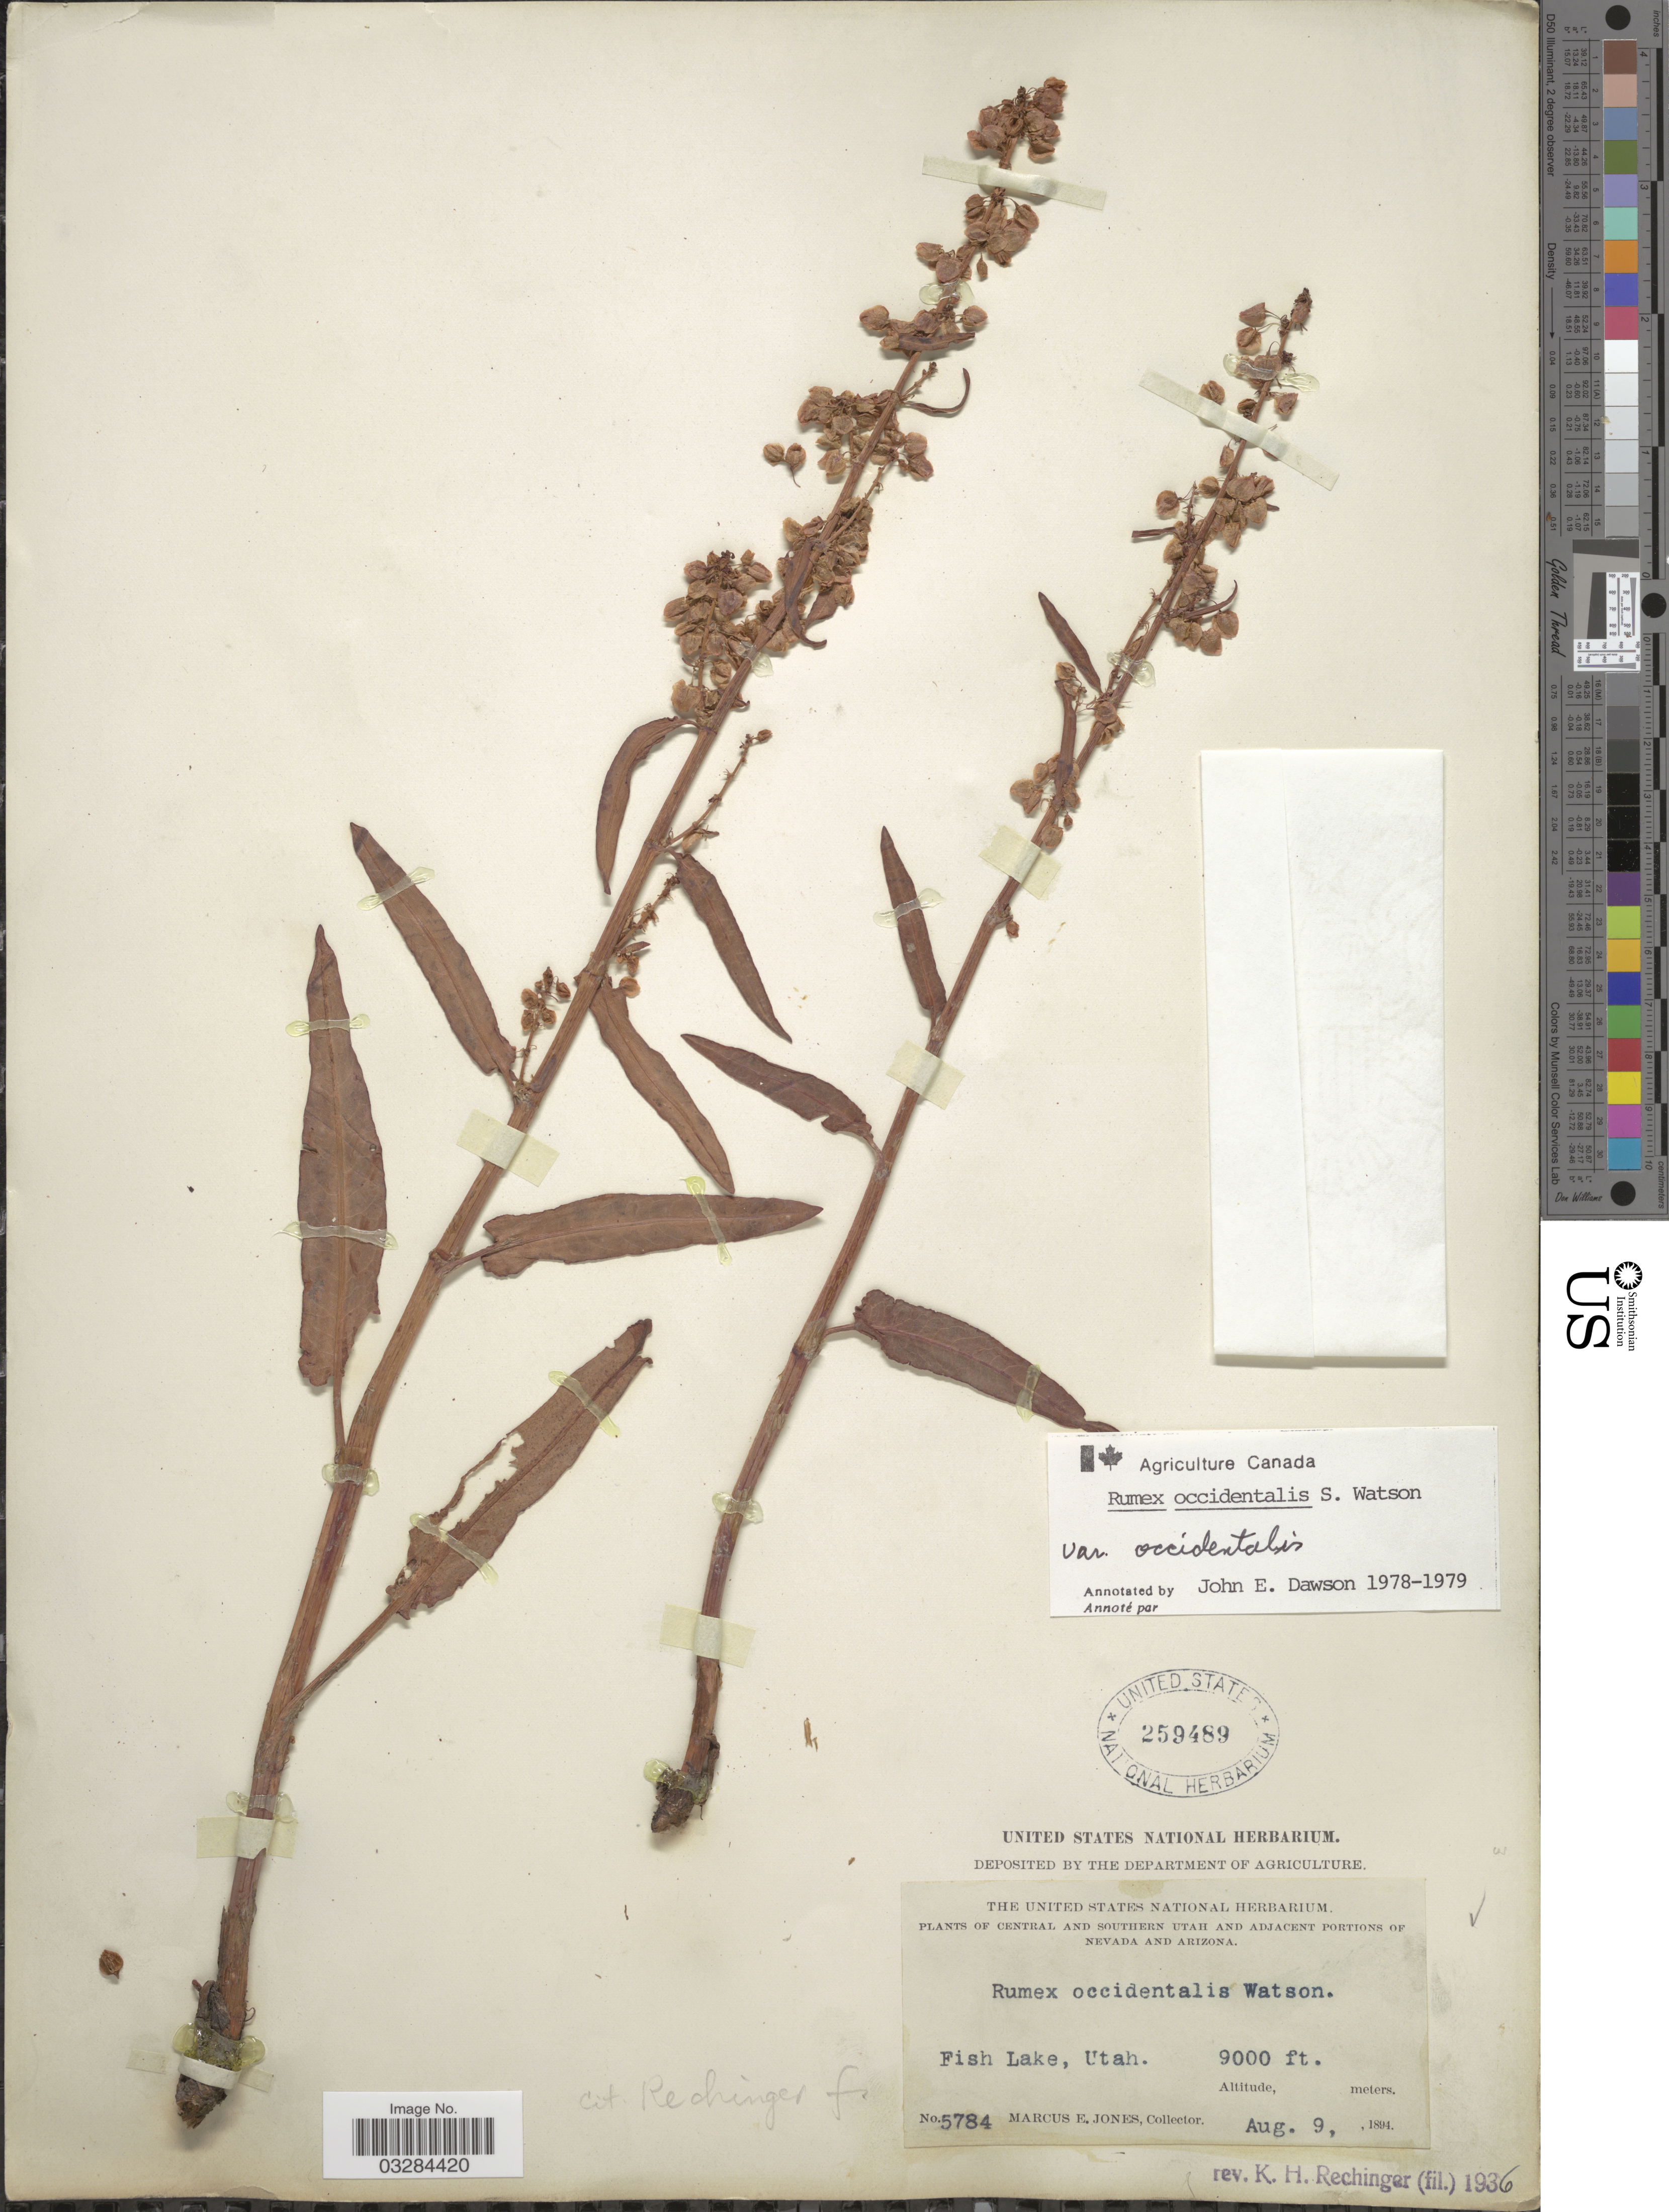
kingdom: Plantae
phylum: Tracheophyta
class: Magnoliopsida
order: Caryophyllales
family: Polygonaceae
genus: Rumex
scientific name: Rumex occidentalis var. occidentalis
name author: S. Watson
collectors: M. E. Jones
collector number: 5784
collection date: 1894-08-09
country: United States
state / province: Utah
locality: Central and Southern Utah. Fish Lake.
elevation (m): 2743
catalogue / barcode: US 259489